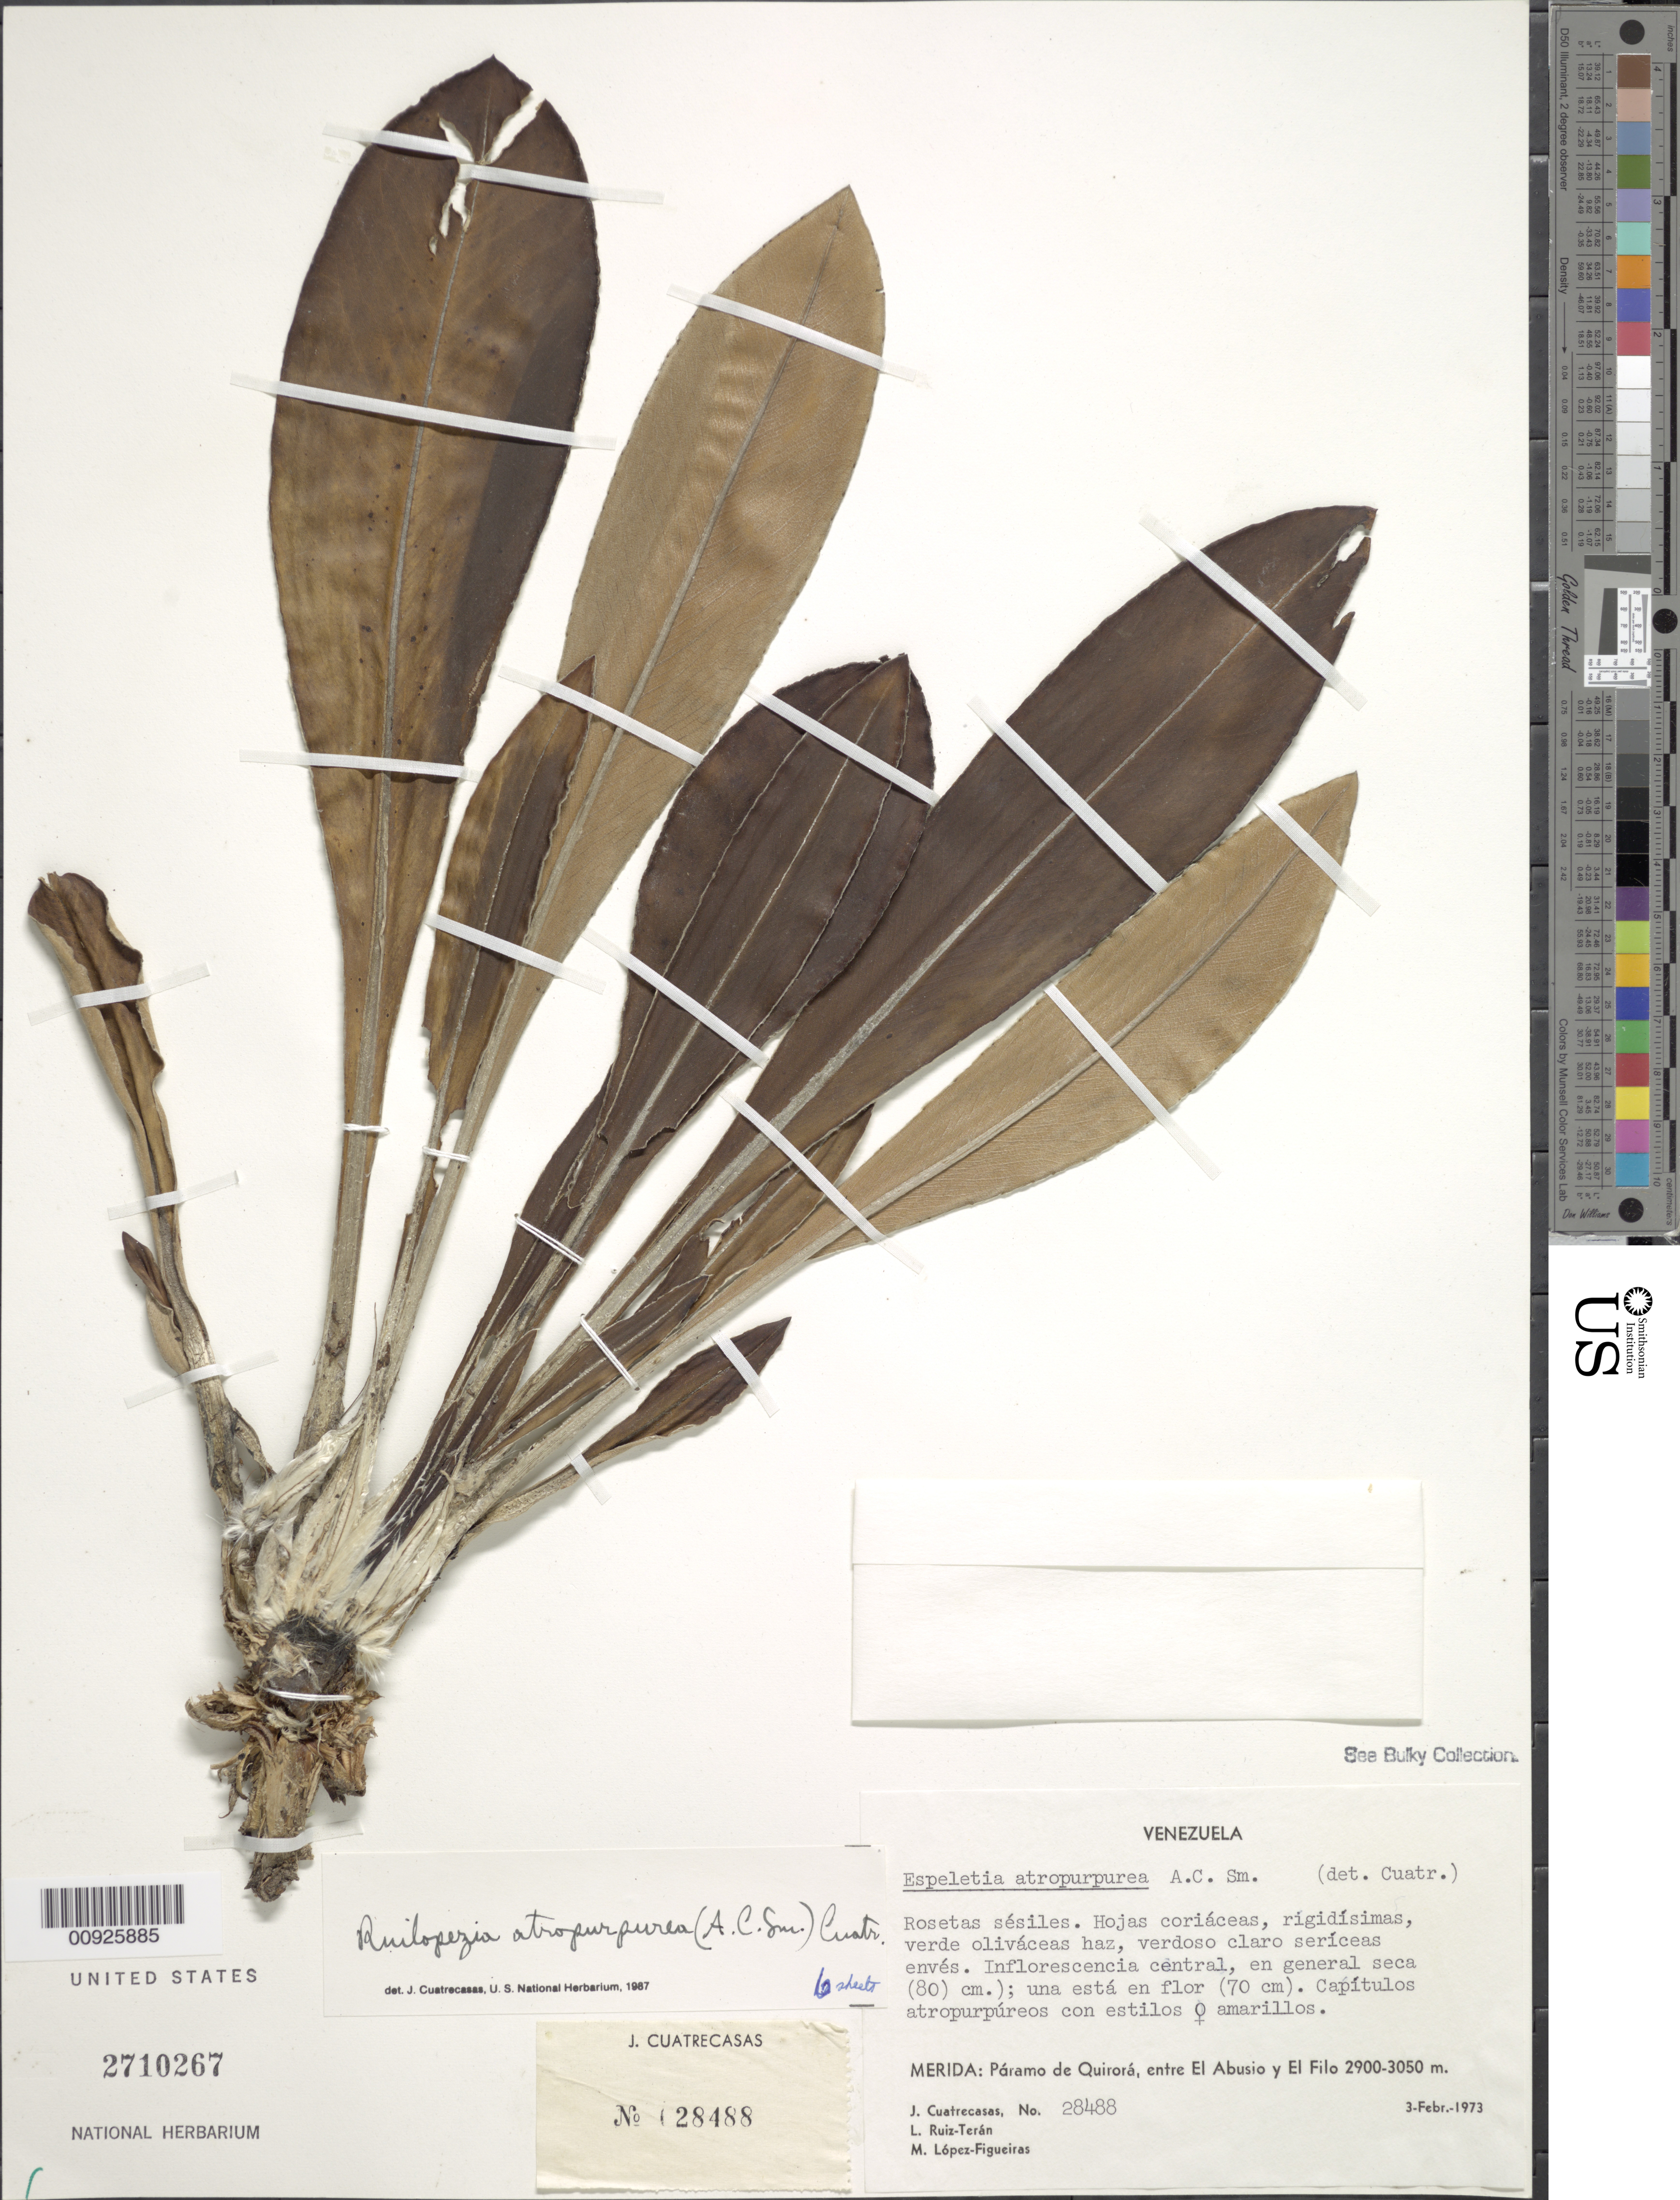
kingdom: Plantae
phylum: Tracheophyta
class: Magnoliopsida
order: Asterales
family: Asteraceae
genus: Ruilopezia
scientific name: Ruilopezia atropurpurea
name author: (A.C. Sm.) Cuatrec.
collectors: J. Cuatrecasas, L. E. Ruíz-Terán & M. López Figueiras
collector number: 28488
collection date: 1973-02-03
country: Venezuela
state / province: Mérida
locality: Páramo de Quirorá. Entre el Abusio y el Filo.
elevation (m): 2900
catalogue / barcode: US 2710267